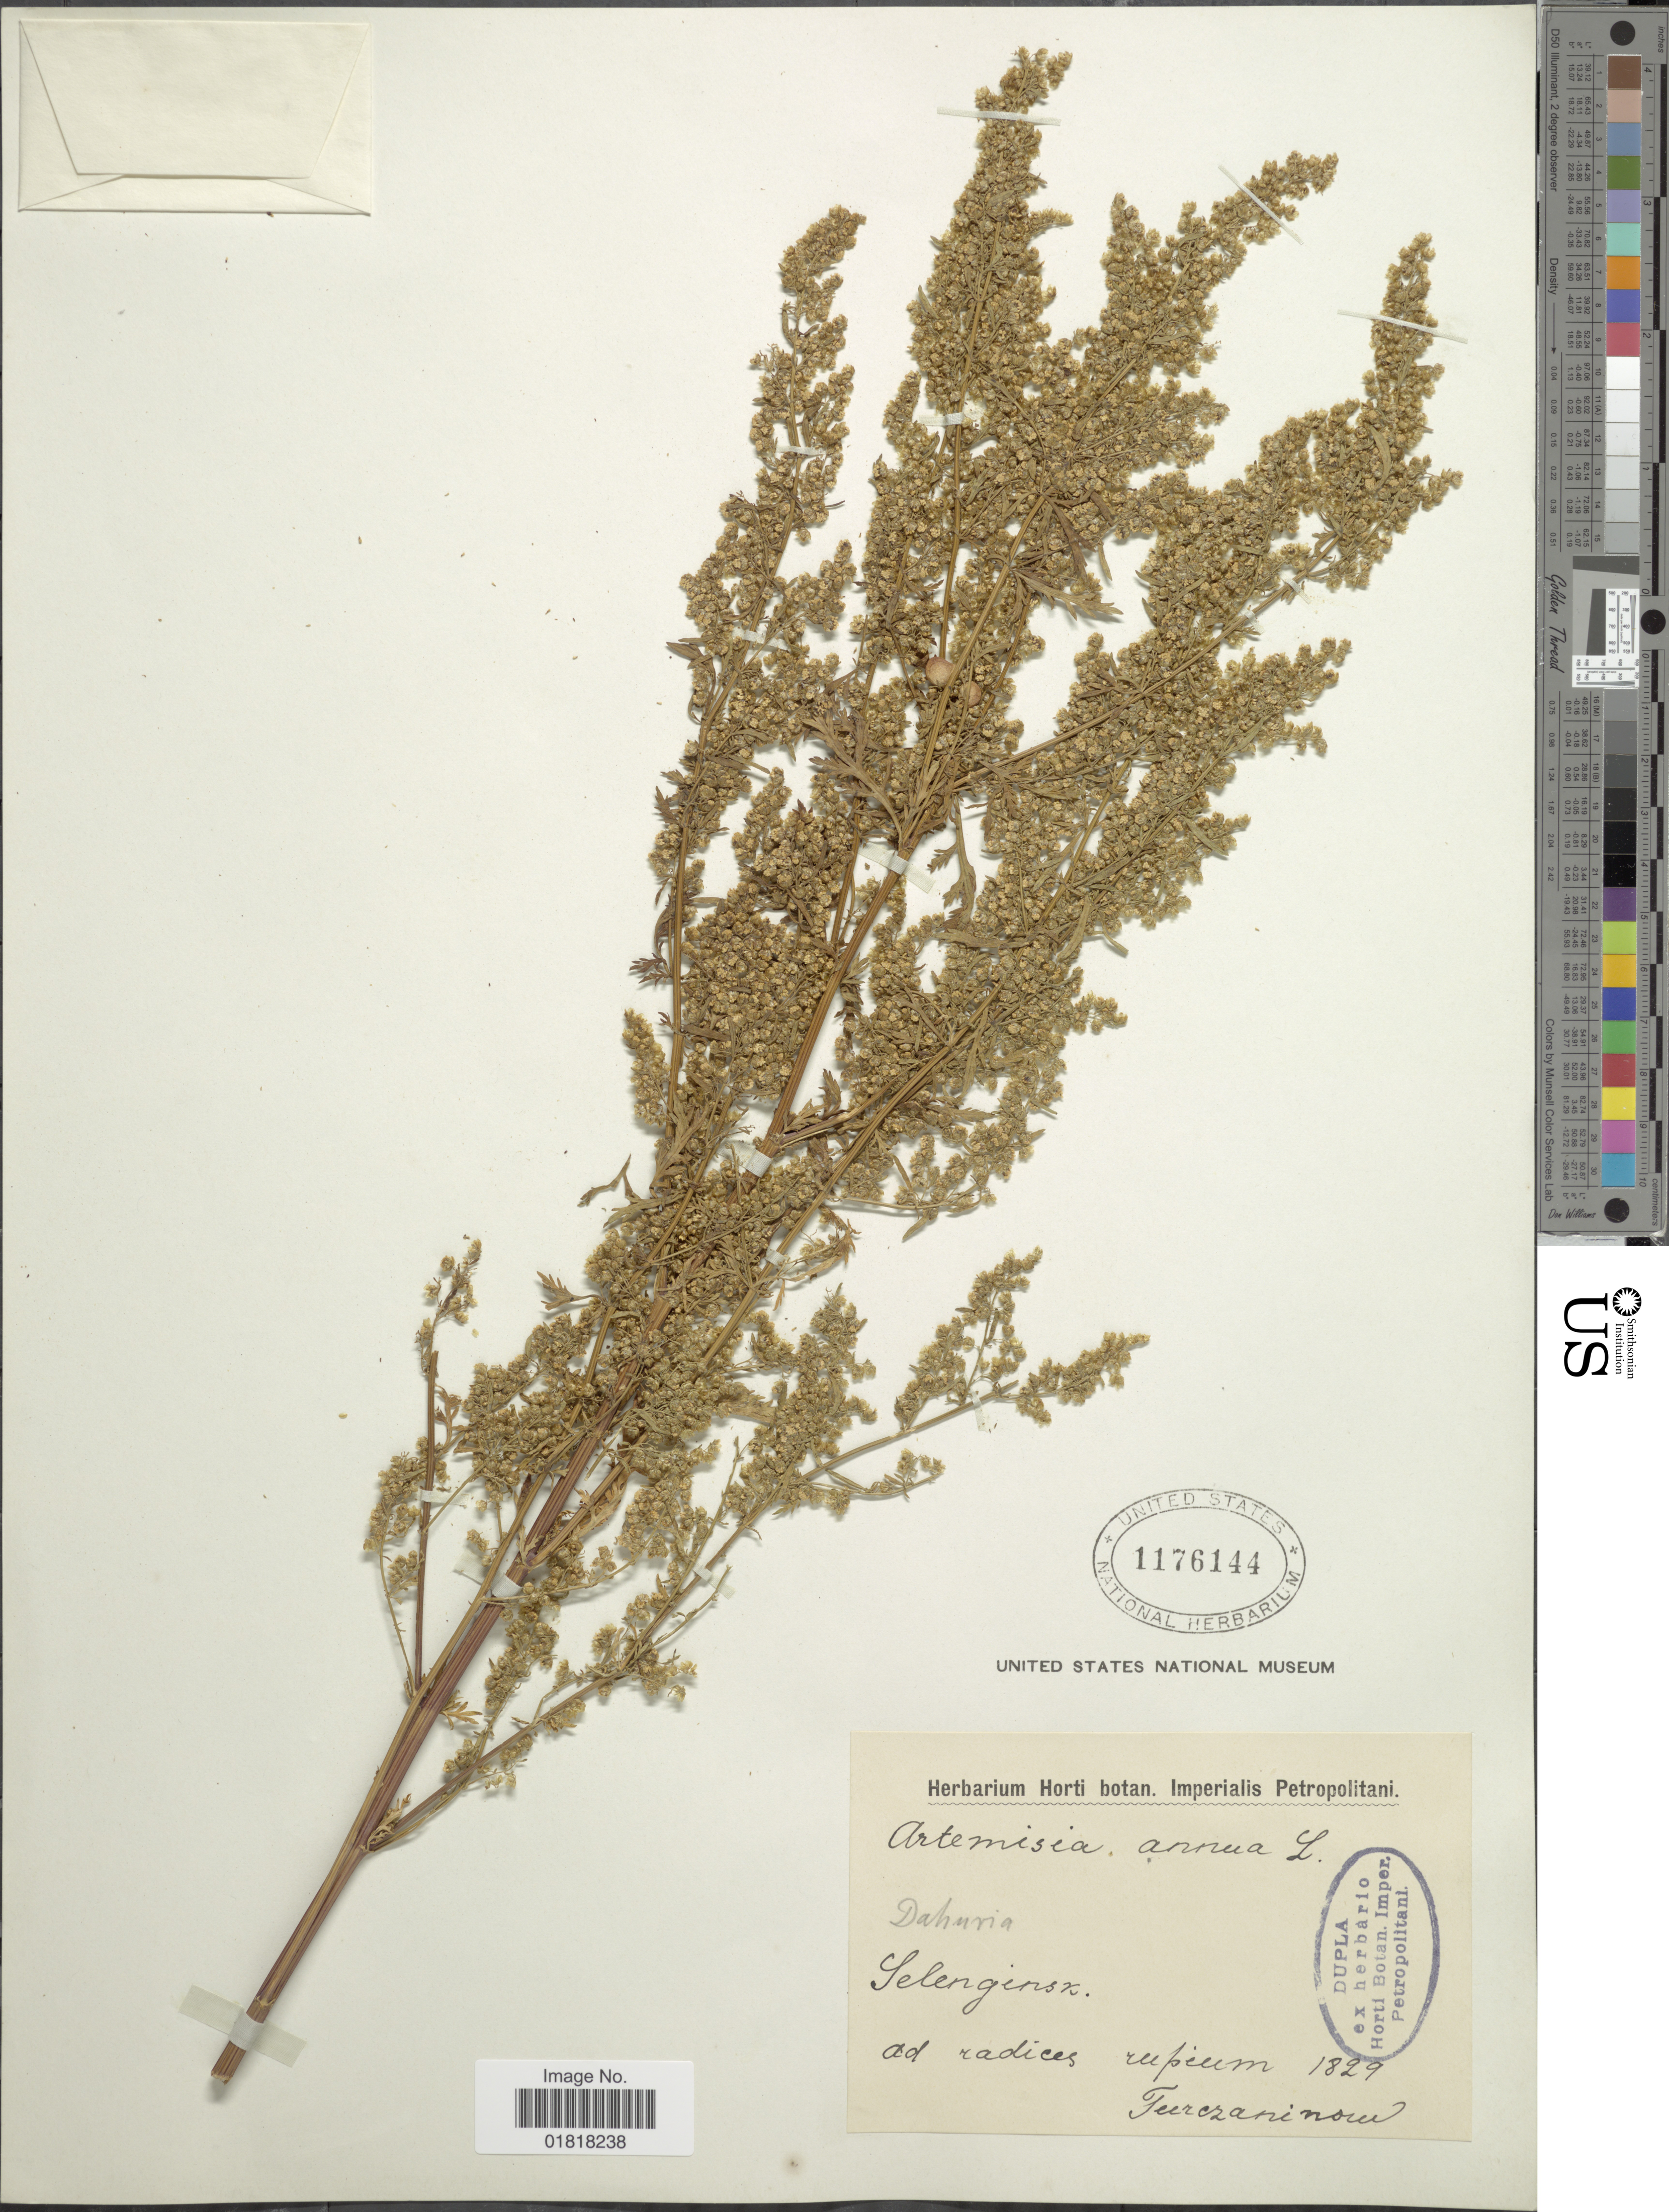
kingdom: Plantae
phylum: Tracheophyta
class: Magnoliopsida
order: Asterales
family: Asteraceae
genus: Artemisia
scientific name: Artemisia annua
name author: L.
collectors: Turczaninov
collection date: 1829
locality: Dahuria, Selenginsn [interpreted]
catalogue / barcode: US 1176144